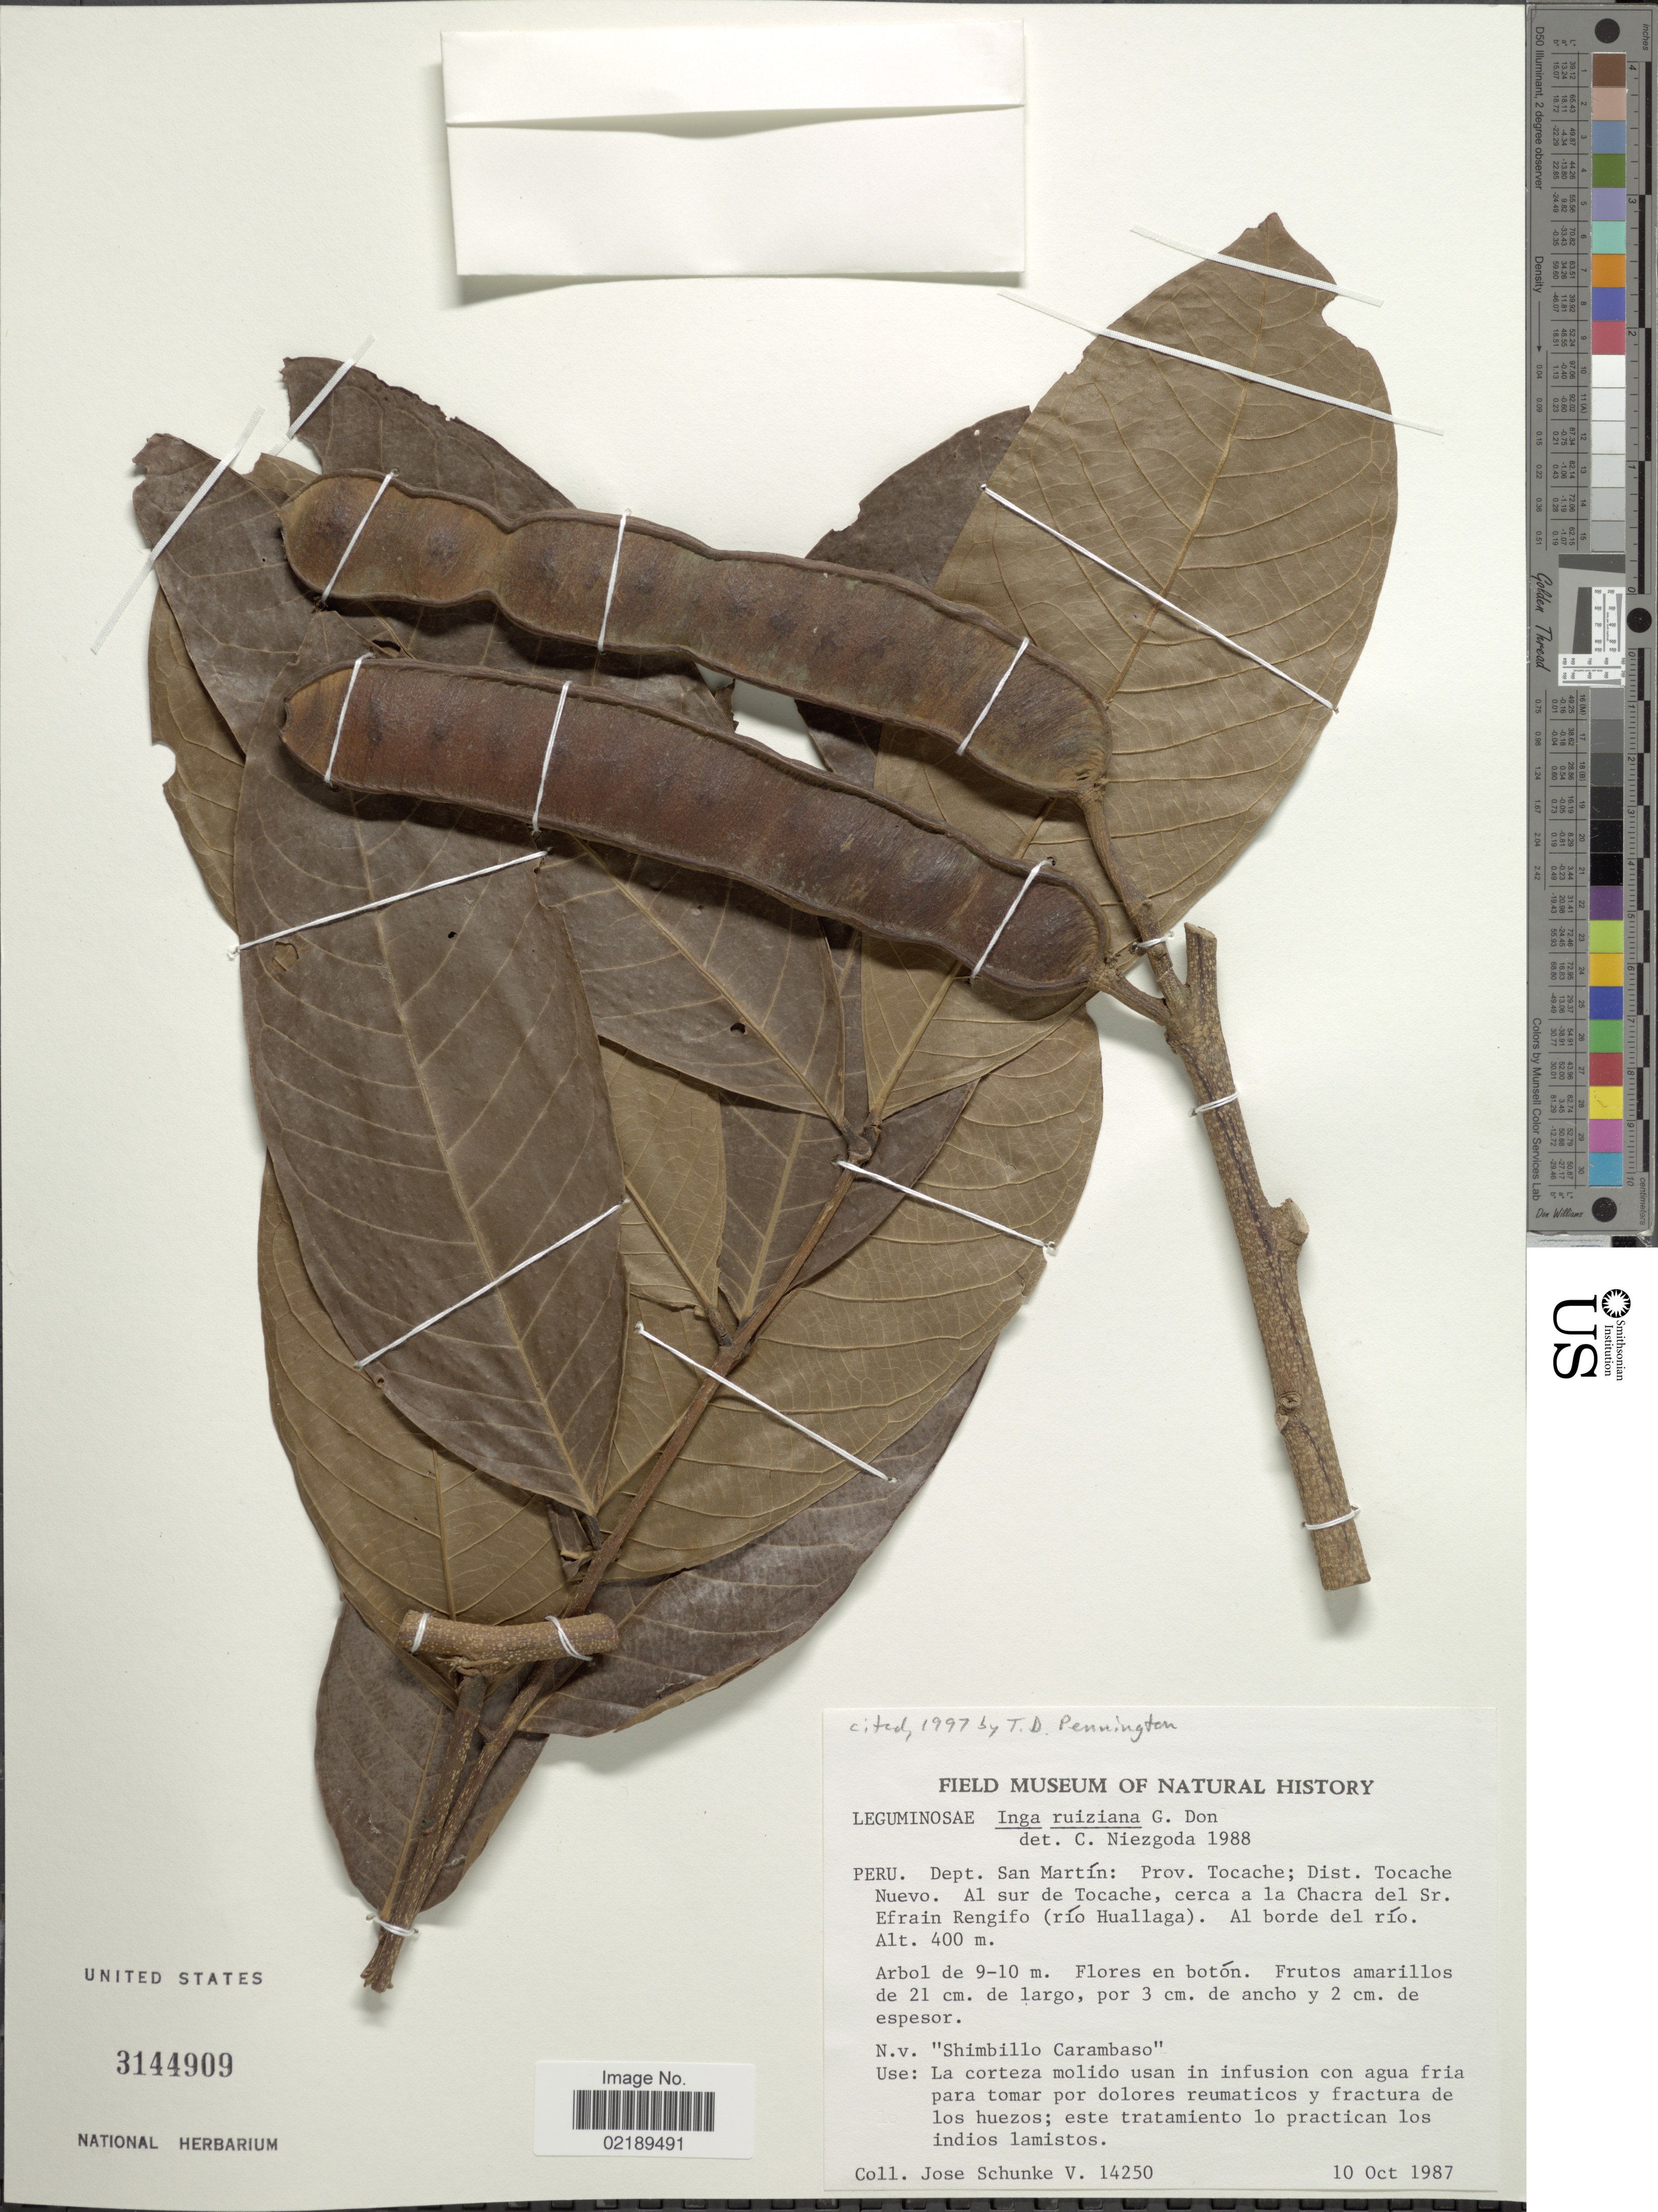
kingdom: Plantae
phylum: Tracheophyta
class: Magnoliopsida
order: Fabales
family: Fabaceae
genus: Inga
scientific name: Inga ruiziana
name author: G. Don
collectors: J. Schunke Vigo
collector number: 14250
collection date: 1987-10-10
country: Peru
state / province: San Martín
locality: Prov. Tocache; Dist. Tocache Nuevo, al sur de Tocache, cerca a la Chacra del Sr. Efrain Rengifo (rio Huallaga), al borde del rio.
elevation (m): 400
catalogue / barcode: US 3144909